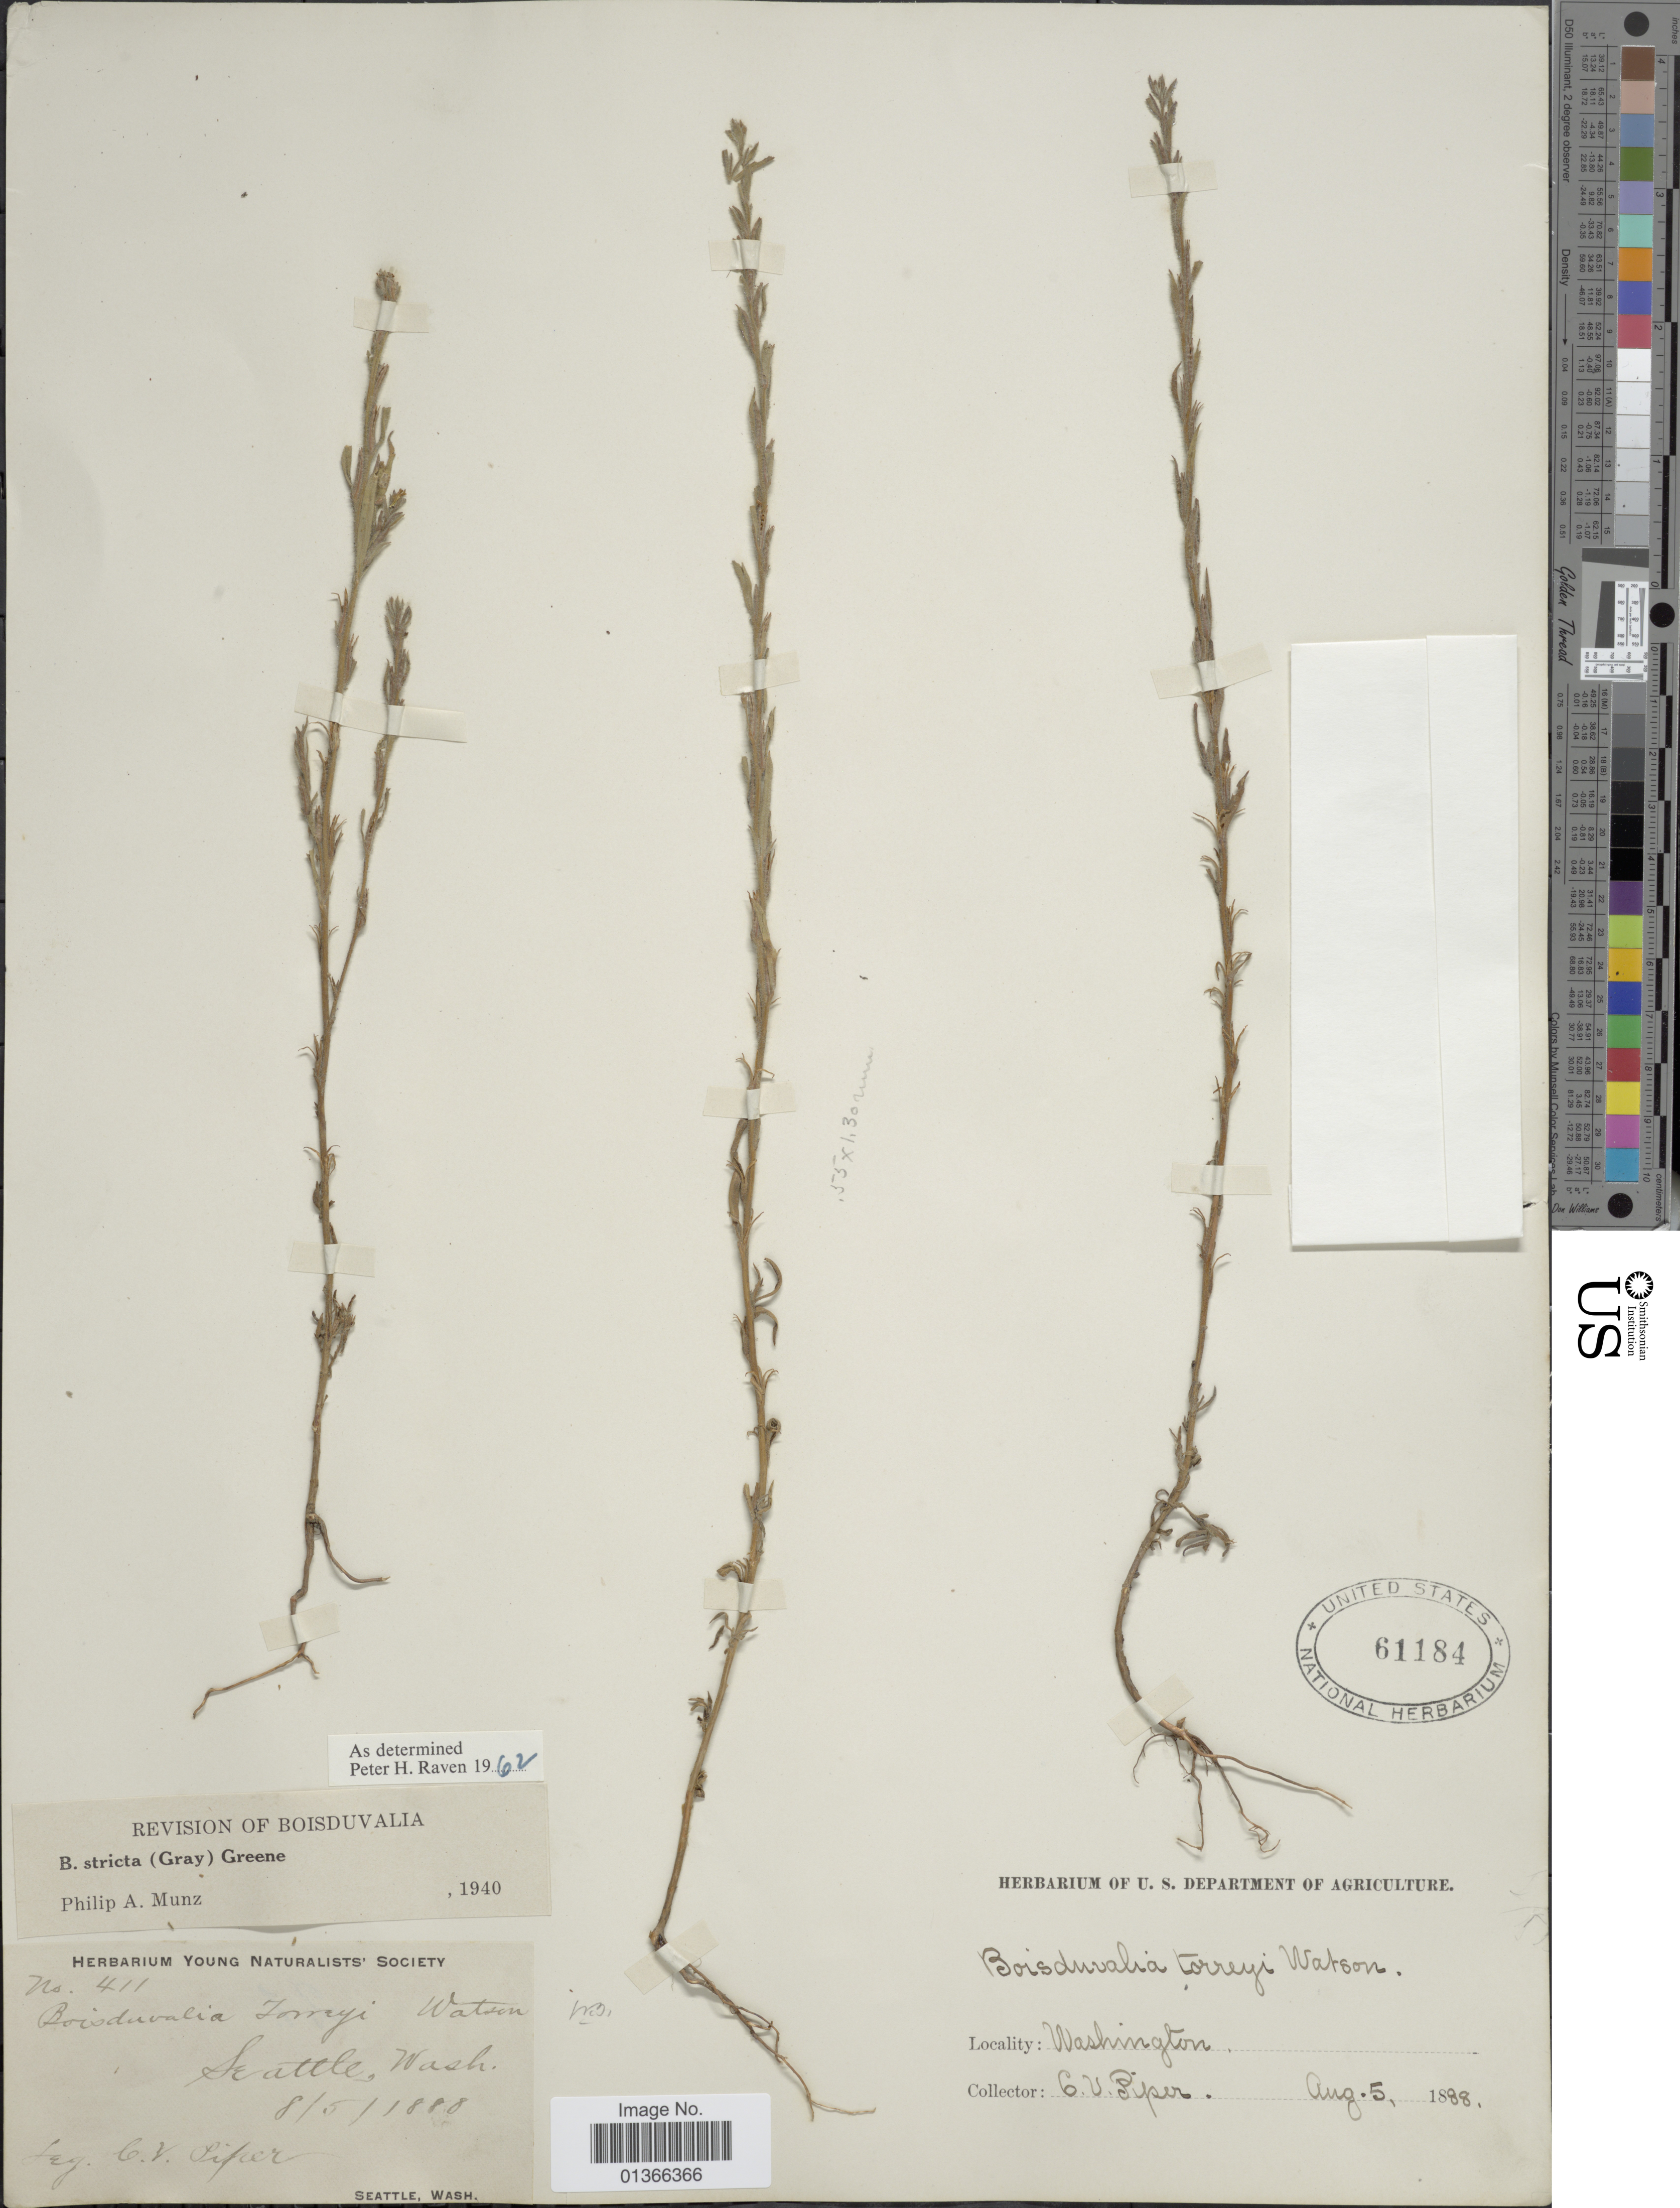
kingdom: Plantae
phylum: Tracheophyta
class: Magnoliopsida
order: Myrtales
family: Onagraceae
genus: Epilobium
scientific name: Epilobium torreyi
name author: (S. Watson) Hoch & P.H. Raven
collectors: C. V. Piper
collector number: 411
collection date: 1888-05-08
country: United States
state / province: Washington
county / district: King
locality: Seattle.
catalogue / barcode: US 61184